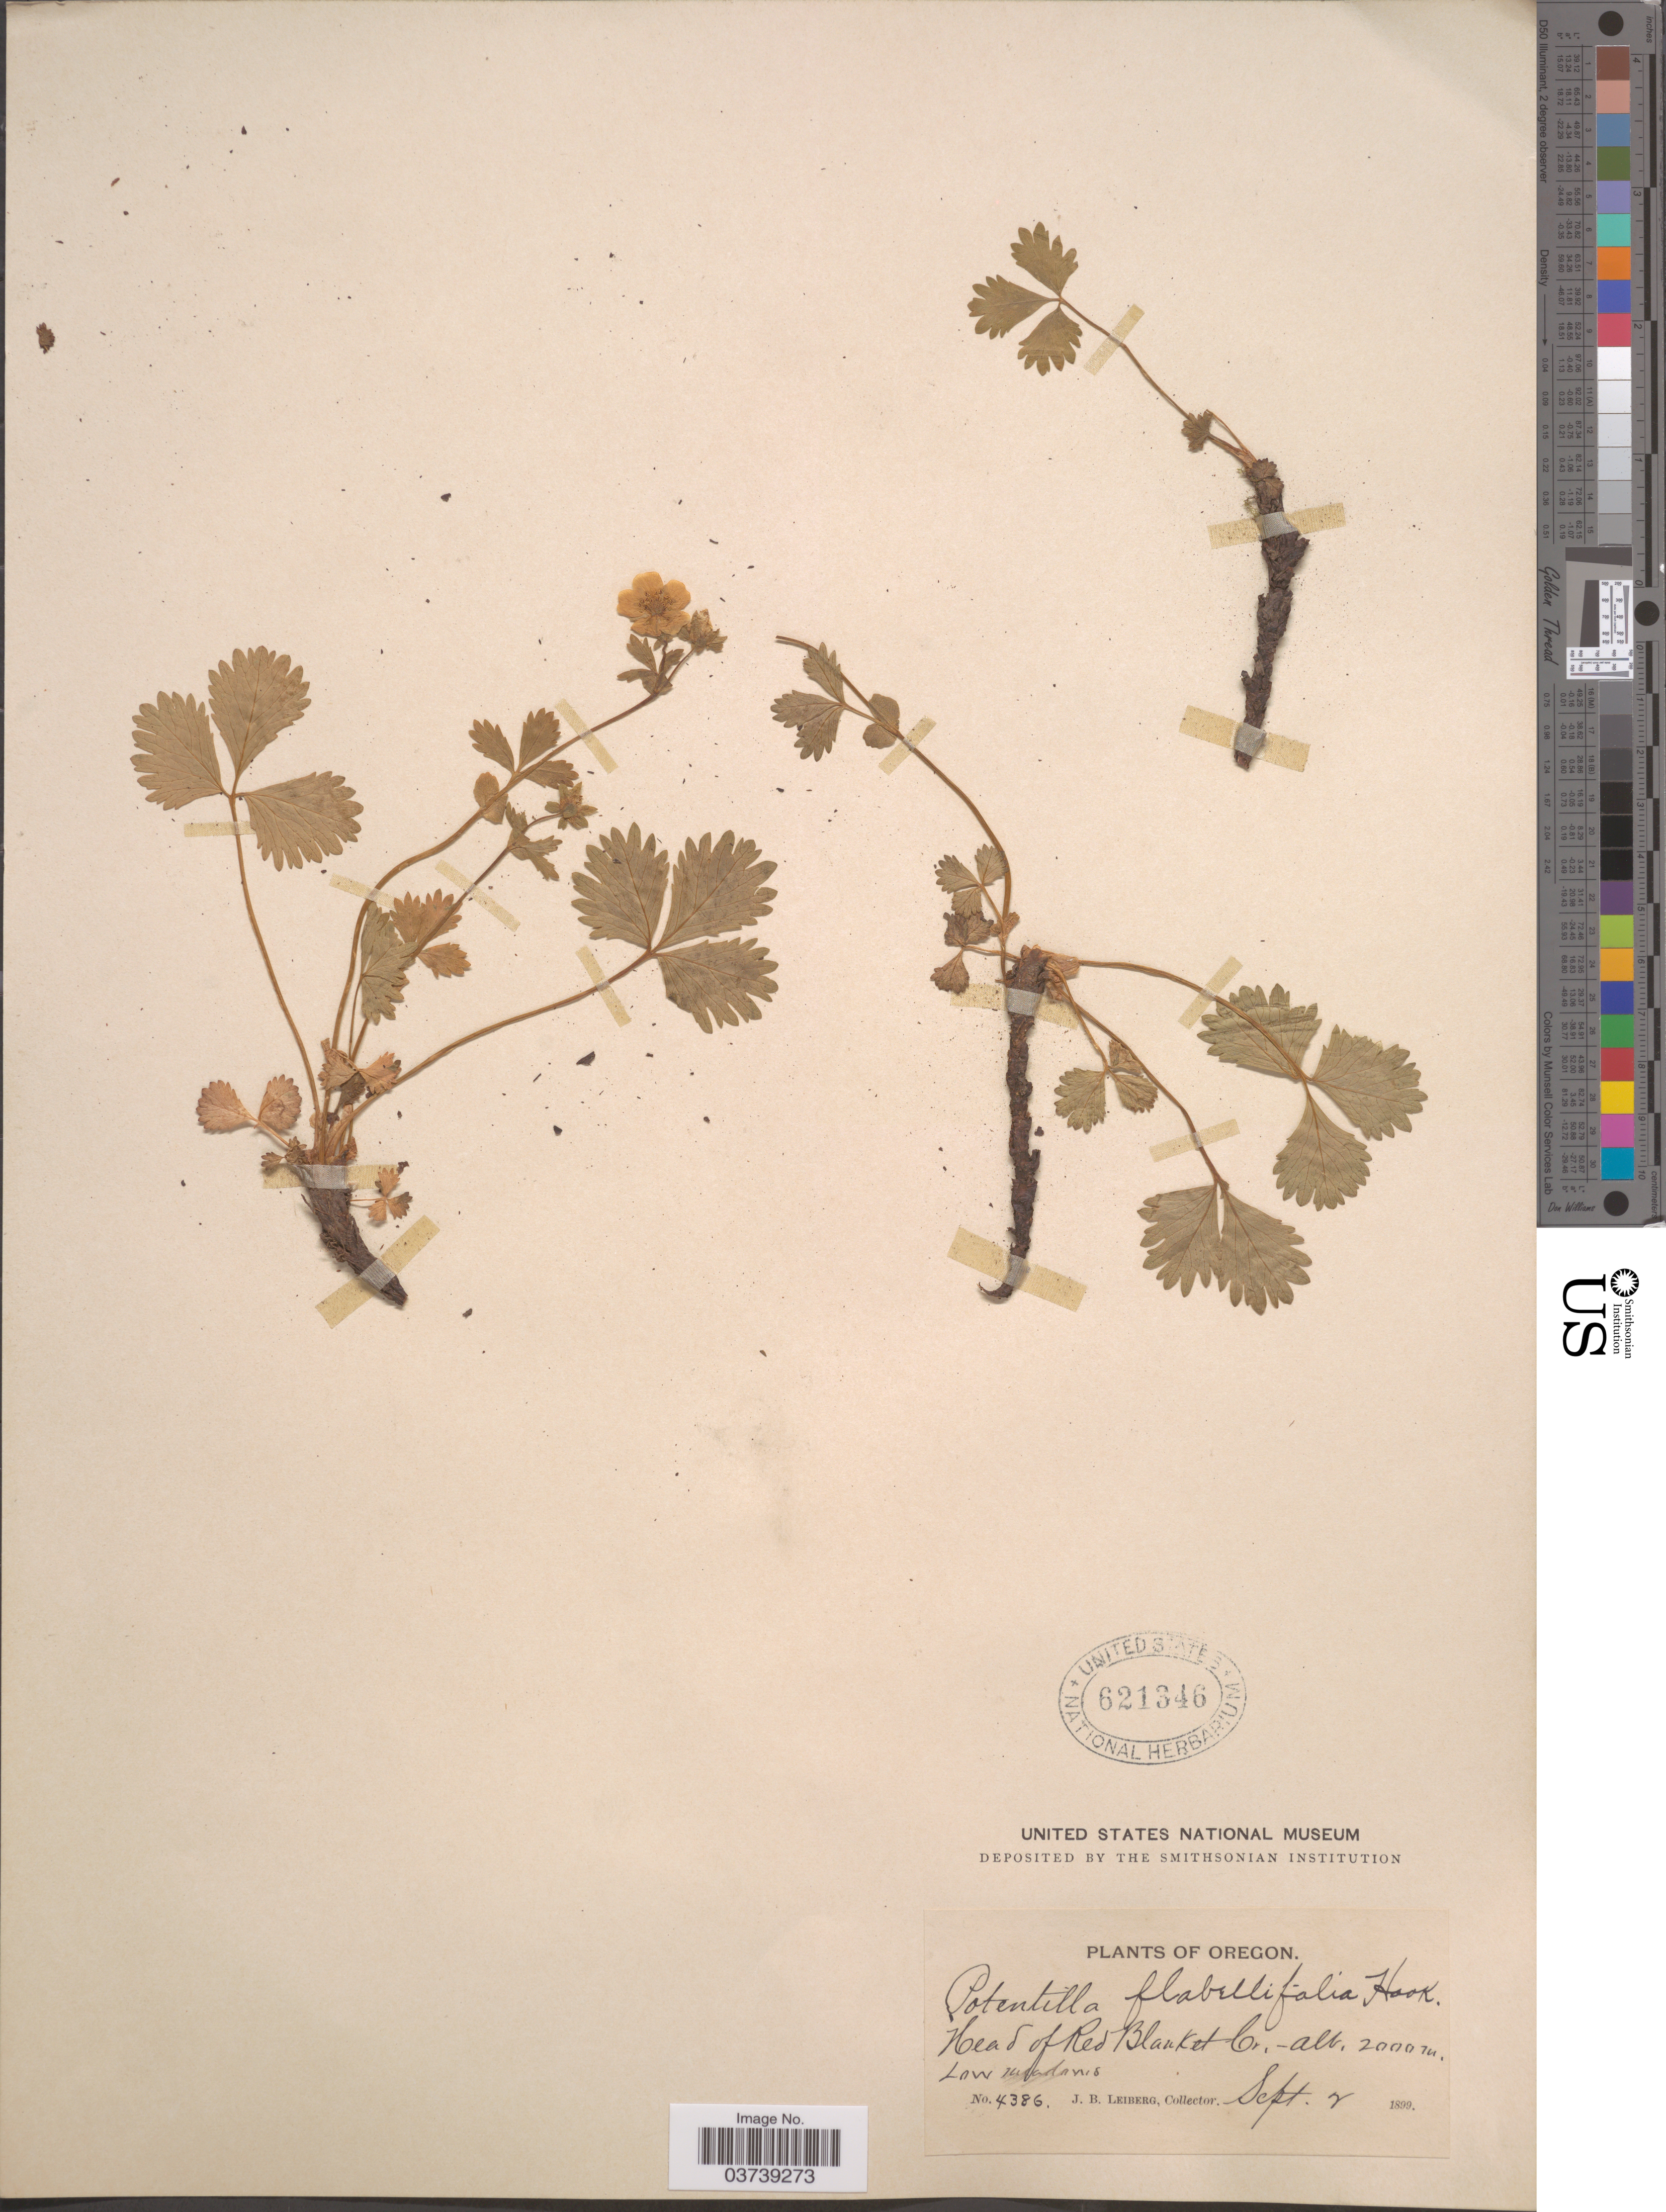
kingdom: Plantae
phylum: Tracheophyta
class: Magnoliopsida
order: Rosales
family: Rosaceae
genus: Potentilla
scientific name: Potentilla flabellifolia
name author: Hook. ex Torr. & A. Gray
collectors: J. B. Leiberg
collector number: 4386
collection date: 1899-09-02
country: United States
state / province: Oregon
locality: Head of Red Blanket Cr.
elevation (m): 2000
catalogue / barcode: US 621346